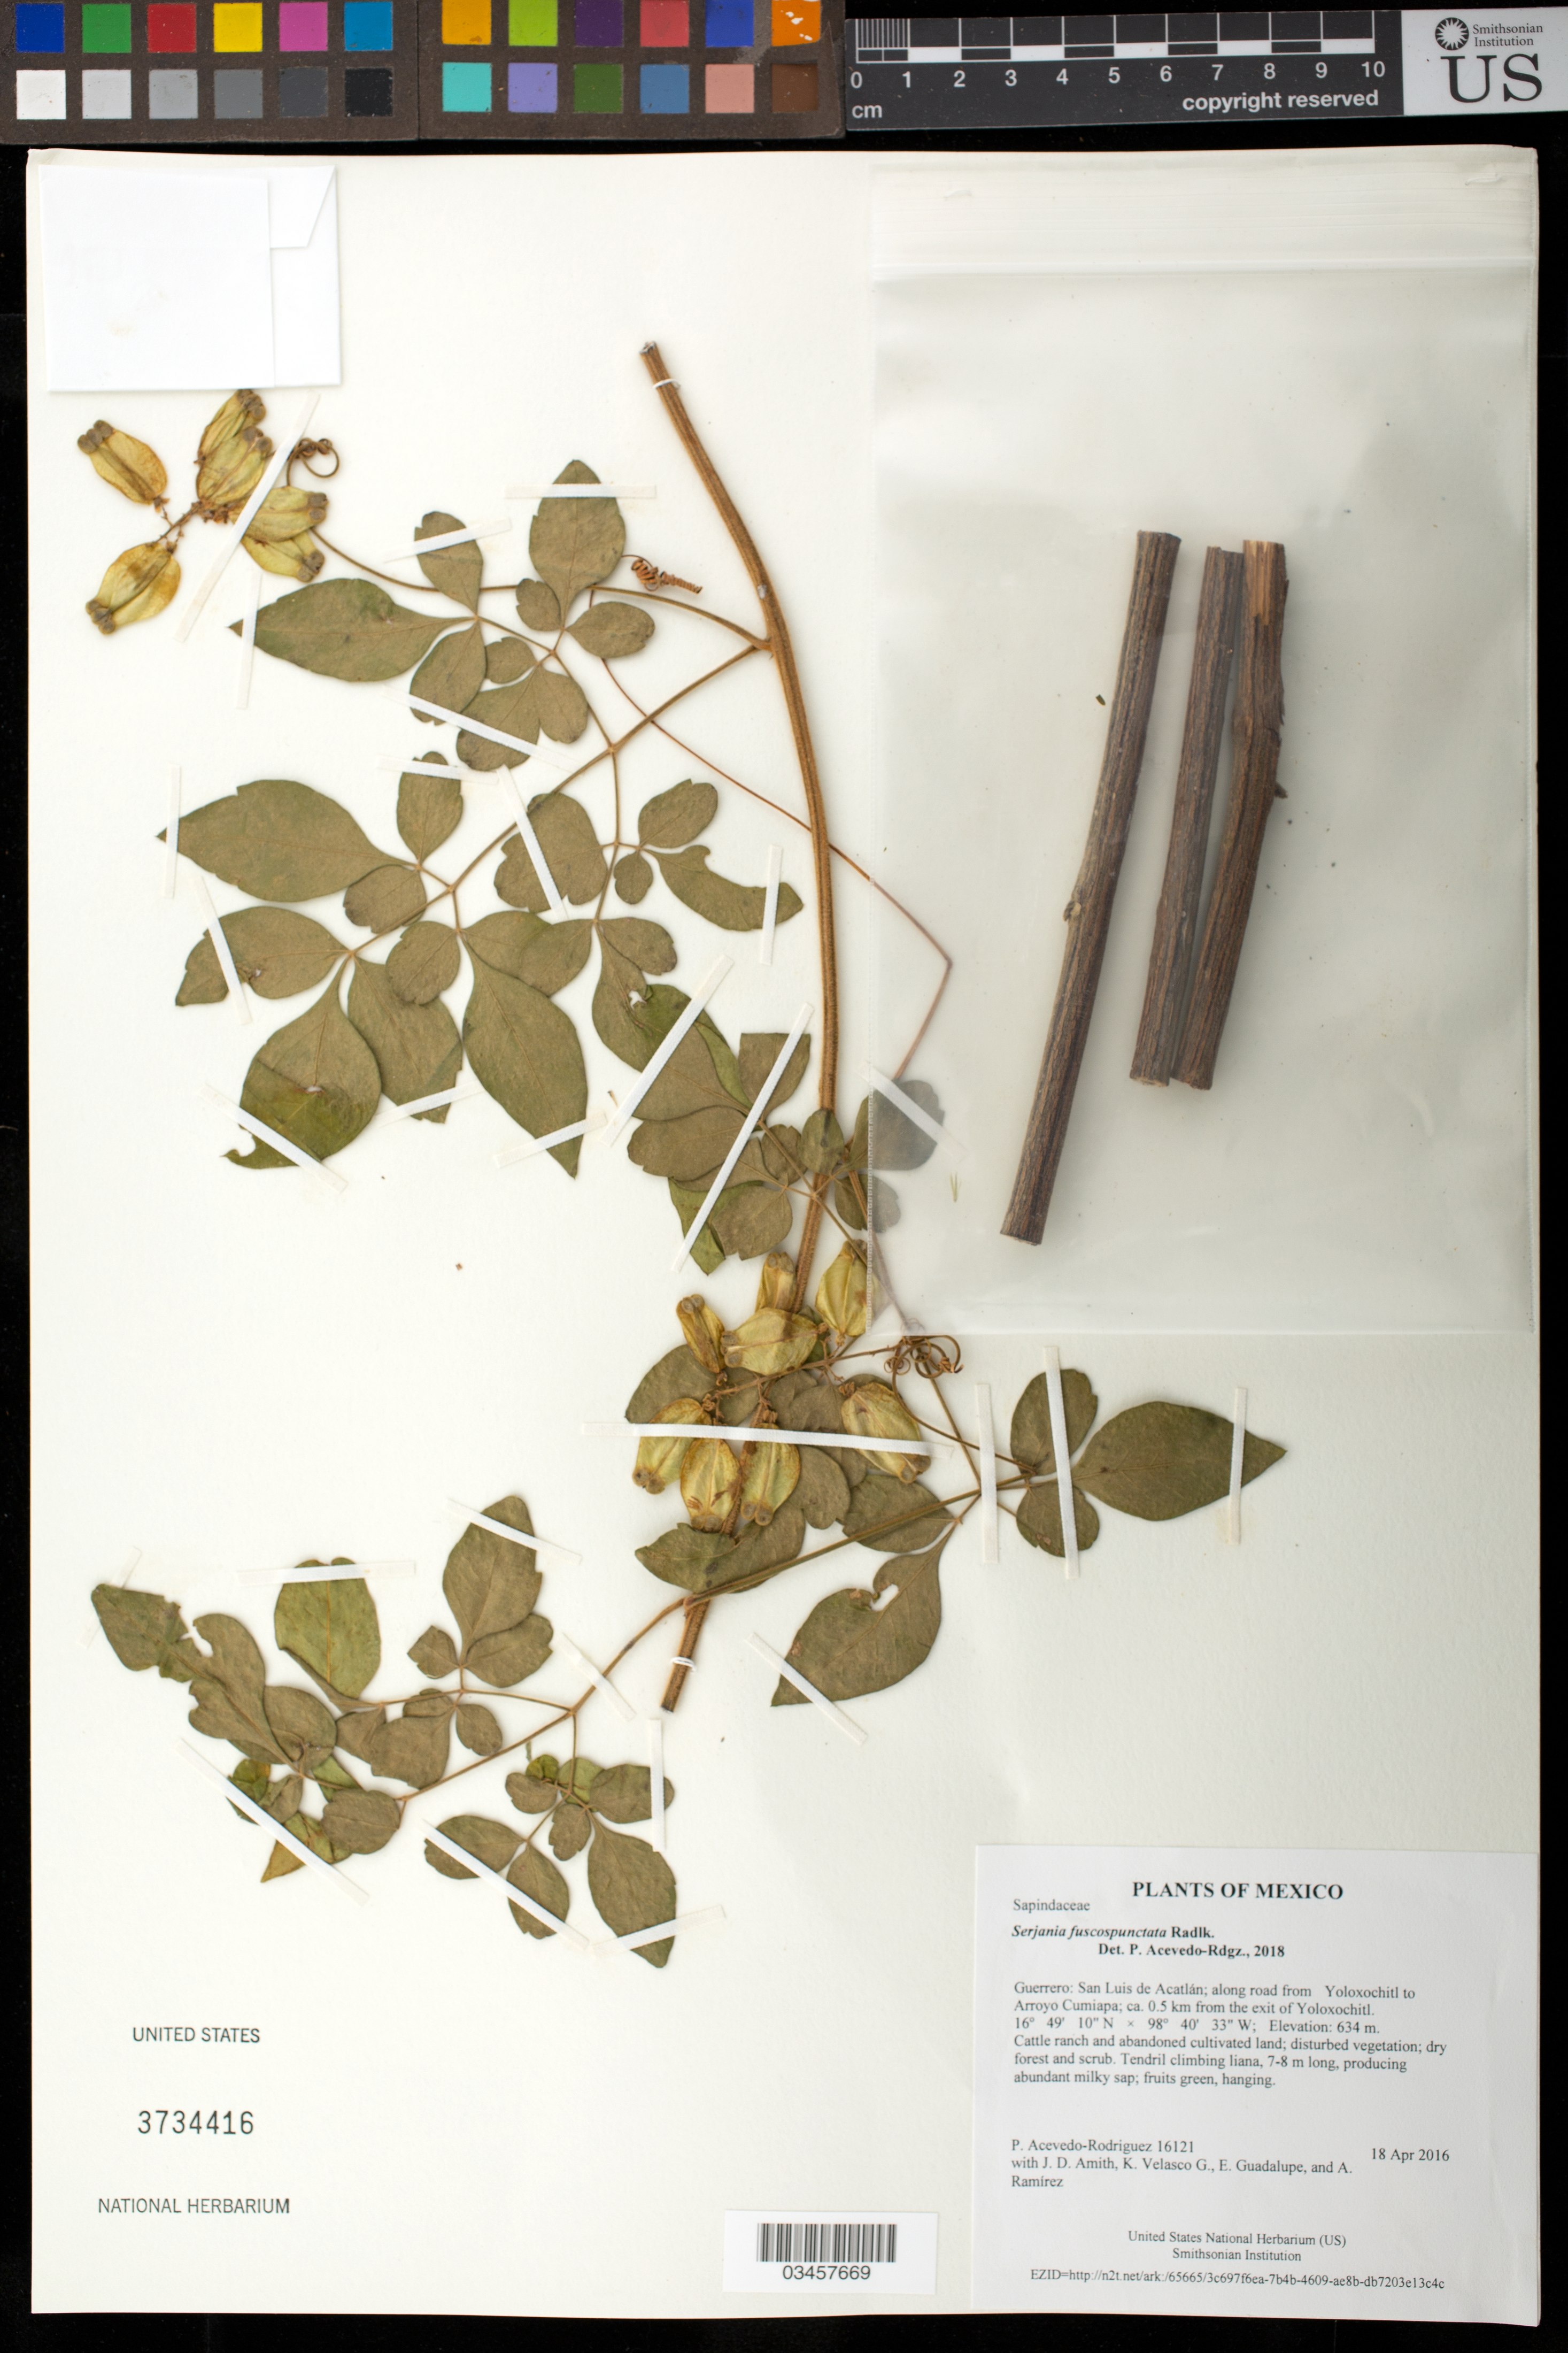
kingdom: Plantae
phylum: Tracheophyta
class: Magnoliopsida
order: Sapindales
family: Sapindaceae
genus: Serjania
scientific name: Serjania fuscopunctata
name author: Radlk.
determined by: Acevedo-Rodríguez, P., (BOT), Smithsonian Institution - National Museum of Natural History (UNITED STATES)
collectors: P. Acevedo-Rodr., J. D. Amith, K. Velasco G., E. Guadalupe & A. Ramírez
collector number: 16121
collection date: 2016-04-18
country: Mexico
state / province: Guerrero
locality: San Luis de Acatlán; along road from Yoloxochitl to Arroyo Cumiapa; ca. 0.5 km from the exit of Yoloxochitl.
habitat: Cattle ranch and abandoned cultivated land; disturbed vegetation; dry forest and scrub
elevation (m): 634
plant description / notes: US, NY, MO, RB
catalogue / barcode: US 3734416